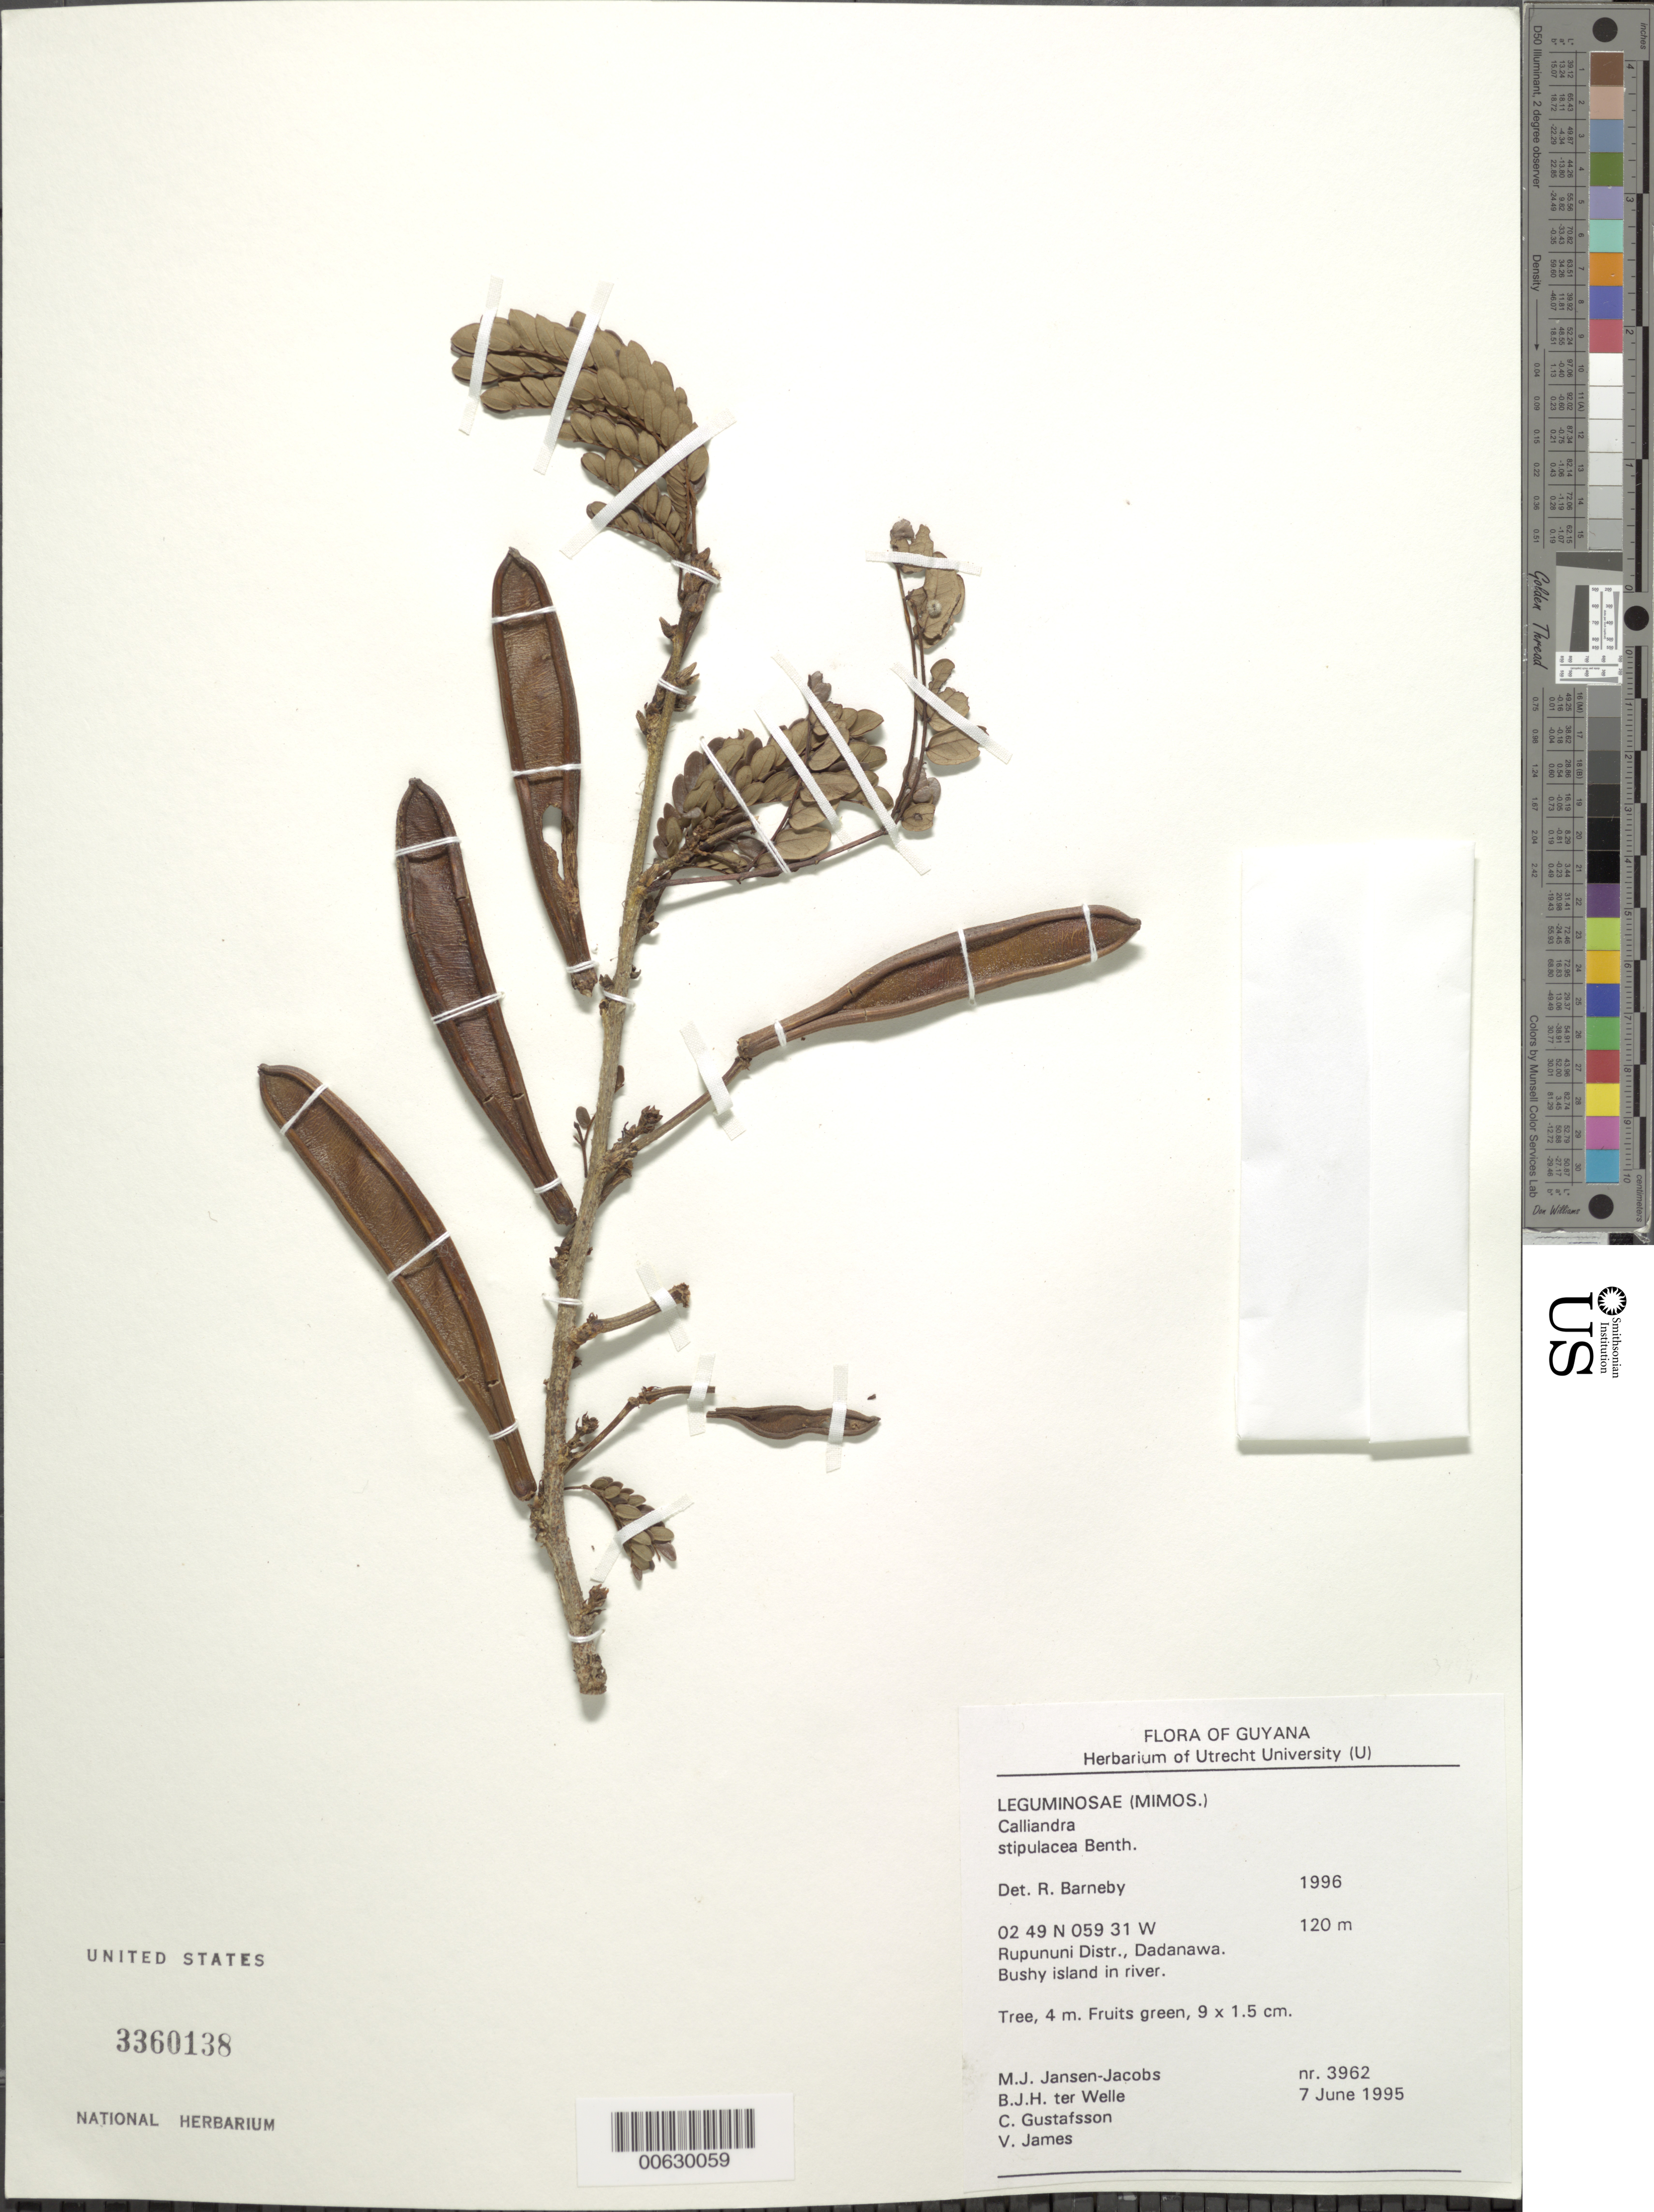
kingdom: Plantae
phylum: Tracheophyta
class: Magnoliopsida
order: Fabales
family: Fabaceae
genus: Calliandra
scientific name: Calliandra laxa var. stipulacea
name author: (Benth.) Barneby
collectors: M. J. Jansen-Jacobs, B. Welle, C. G. Gustafsson & V. James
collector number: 3962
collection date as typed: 7-Jun-95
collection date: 1995-06-07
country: Guyana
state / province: U. Takutu-U. Essequibo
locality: Dadanawa, Rupununi River, Rupununi District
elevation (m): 120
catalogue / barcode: US 3360138